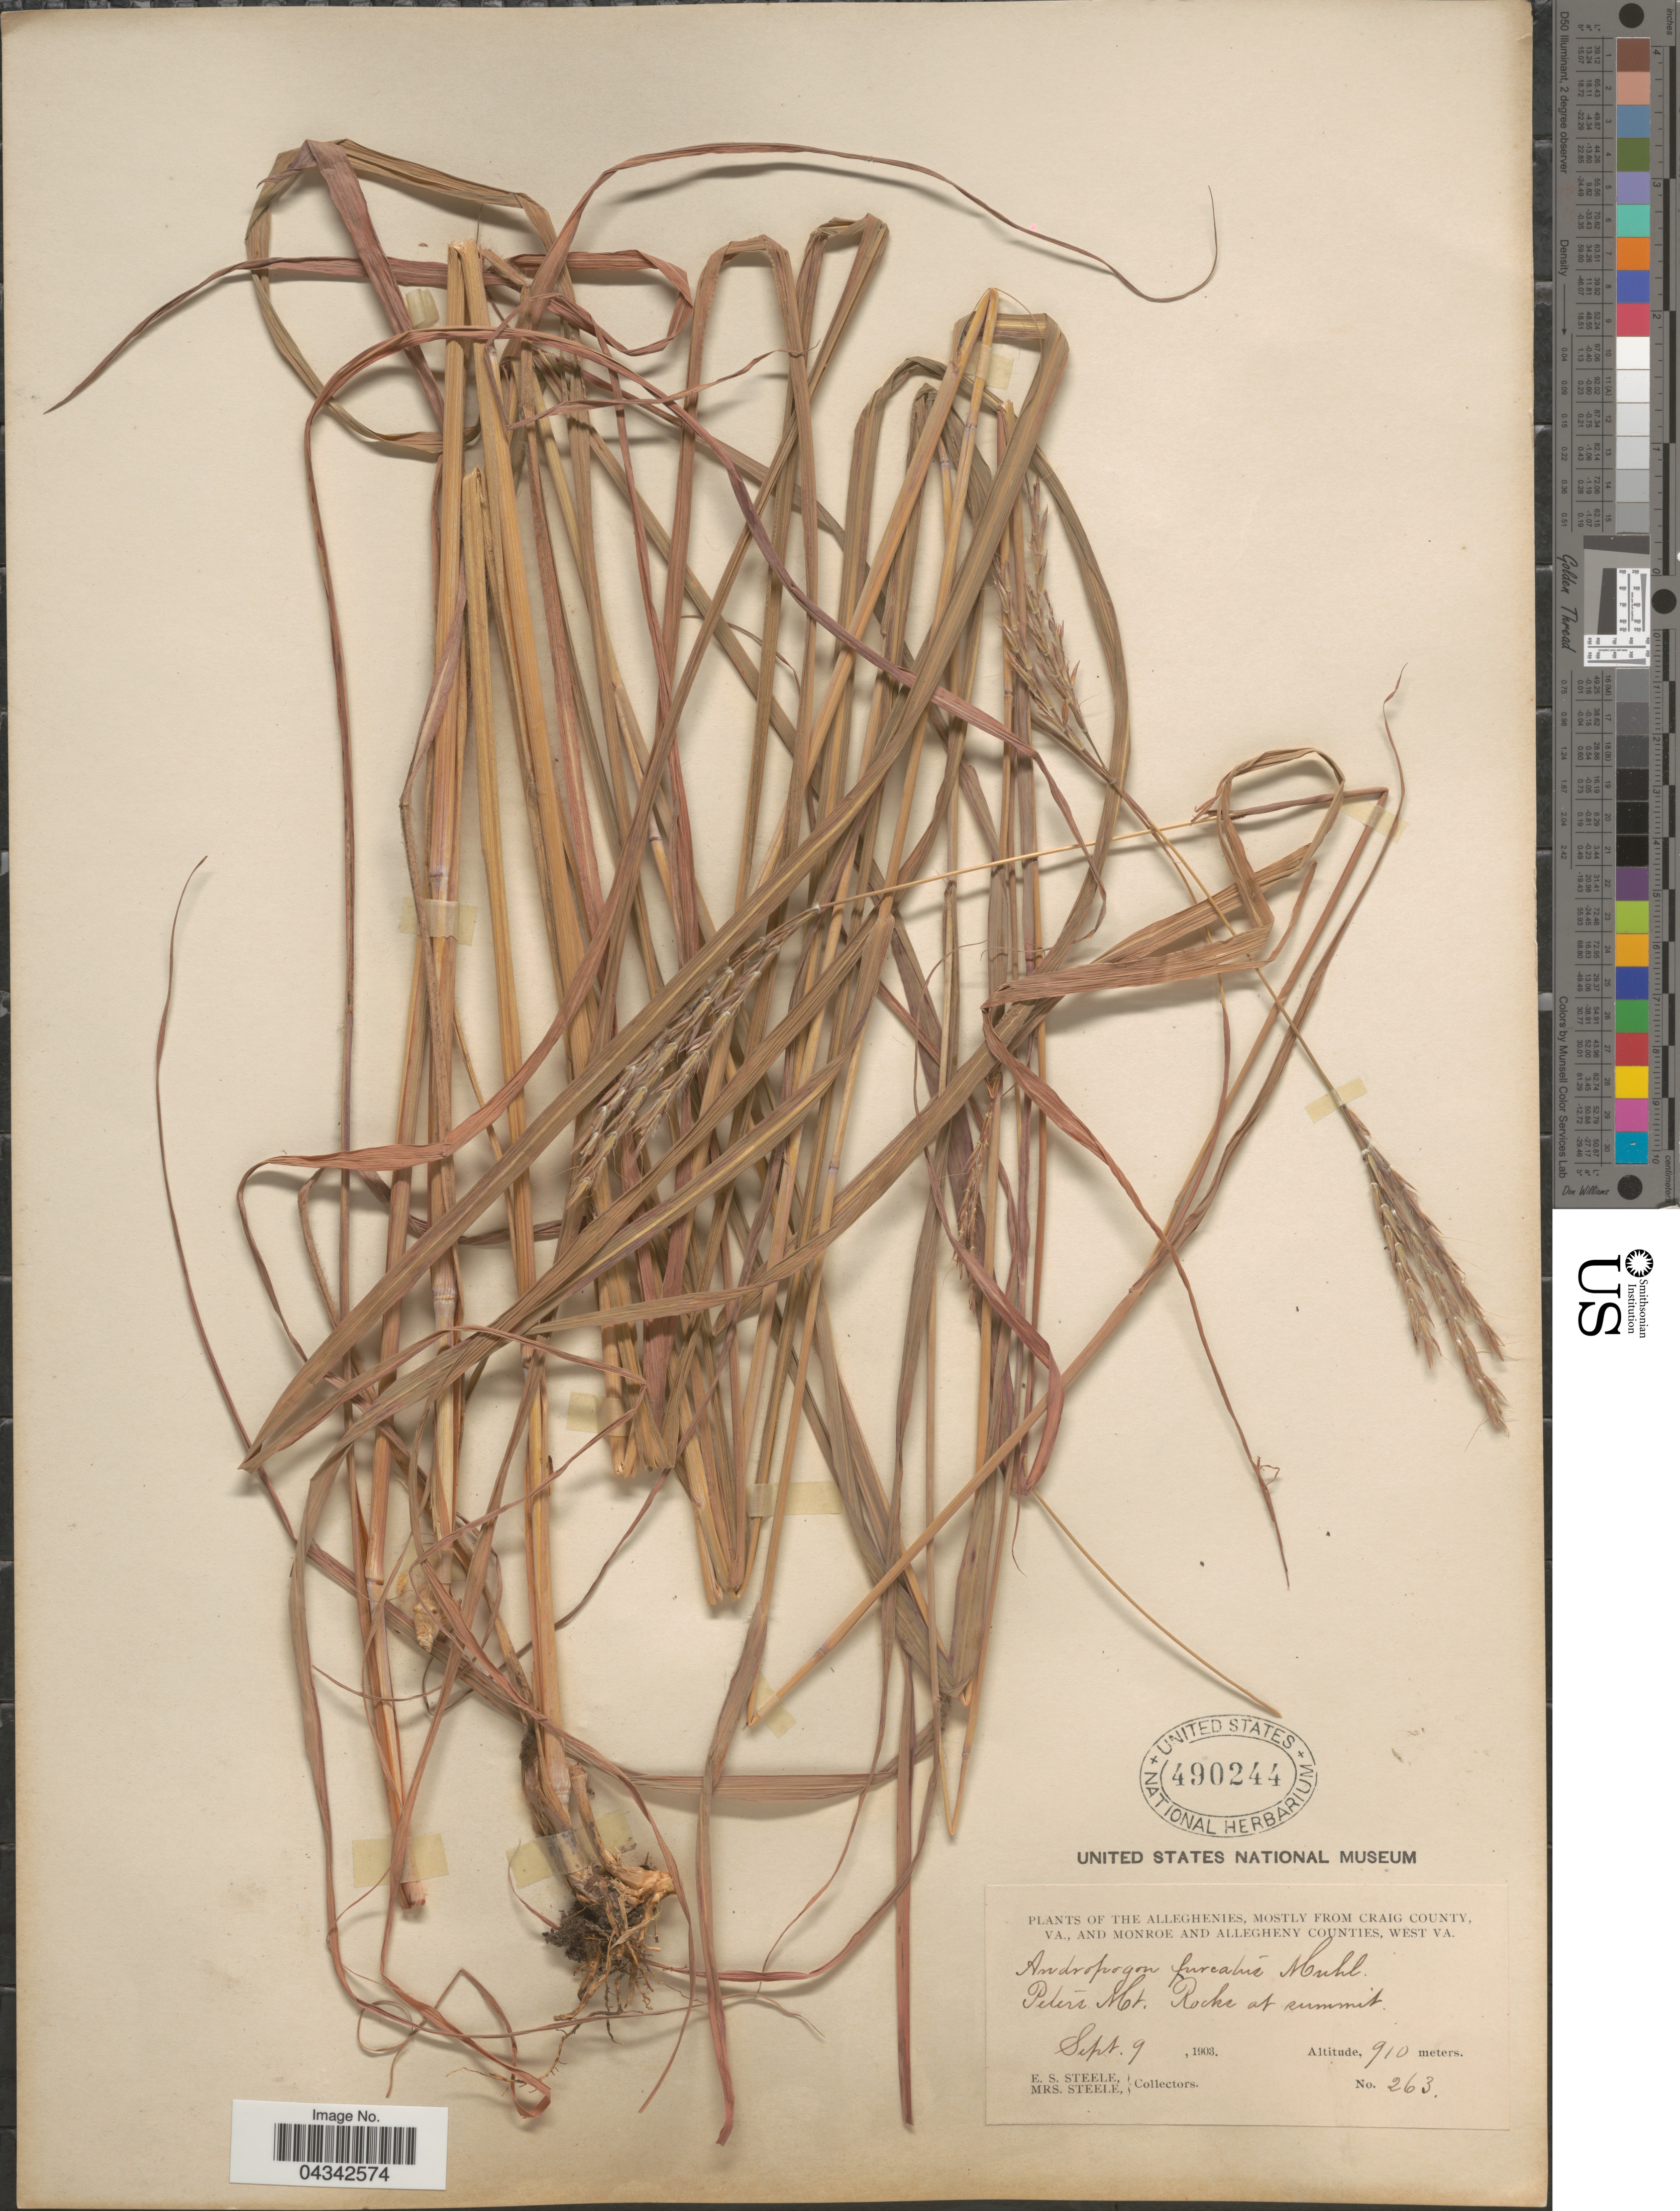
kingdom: Plantae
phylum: Tracheophyta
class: Liliopsida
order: Poales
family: Poaceae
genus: Andropogon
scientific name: Andropogon gerardii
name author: Vitman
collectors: E. Steele & Mrs. E. S. Steele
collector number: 263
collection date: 1903-09-09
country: United States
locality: The Alleghenies, mostly from Craig County, Va., and Monroe and Allegheny Counties, West Va. Peters Mt. Rocks at summit.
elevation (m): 910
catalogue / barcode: US 490244